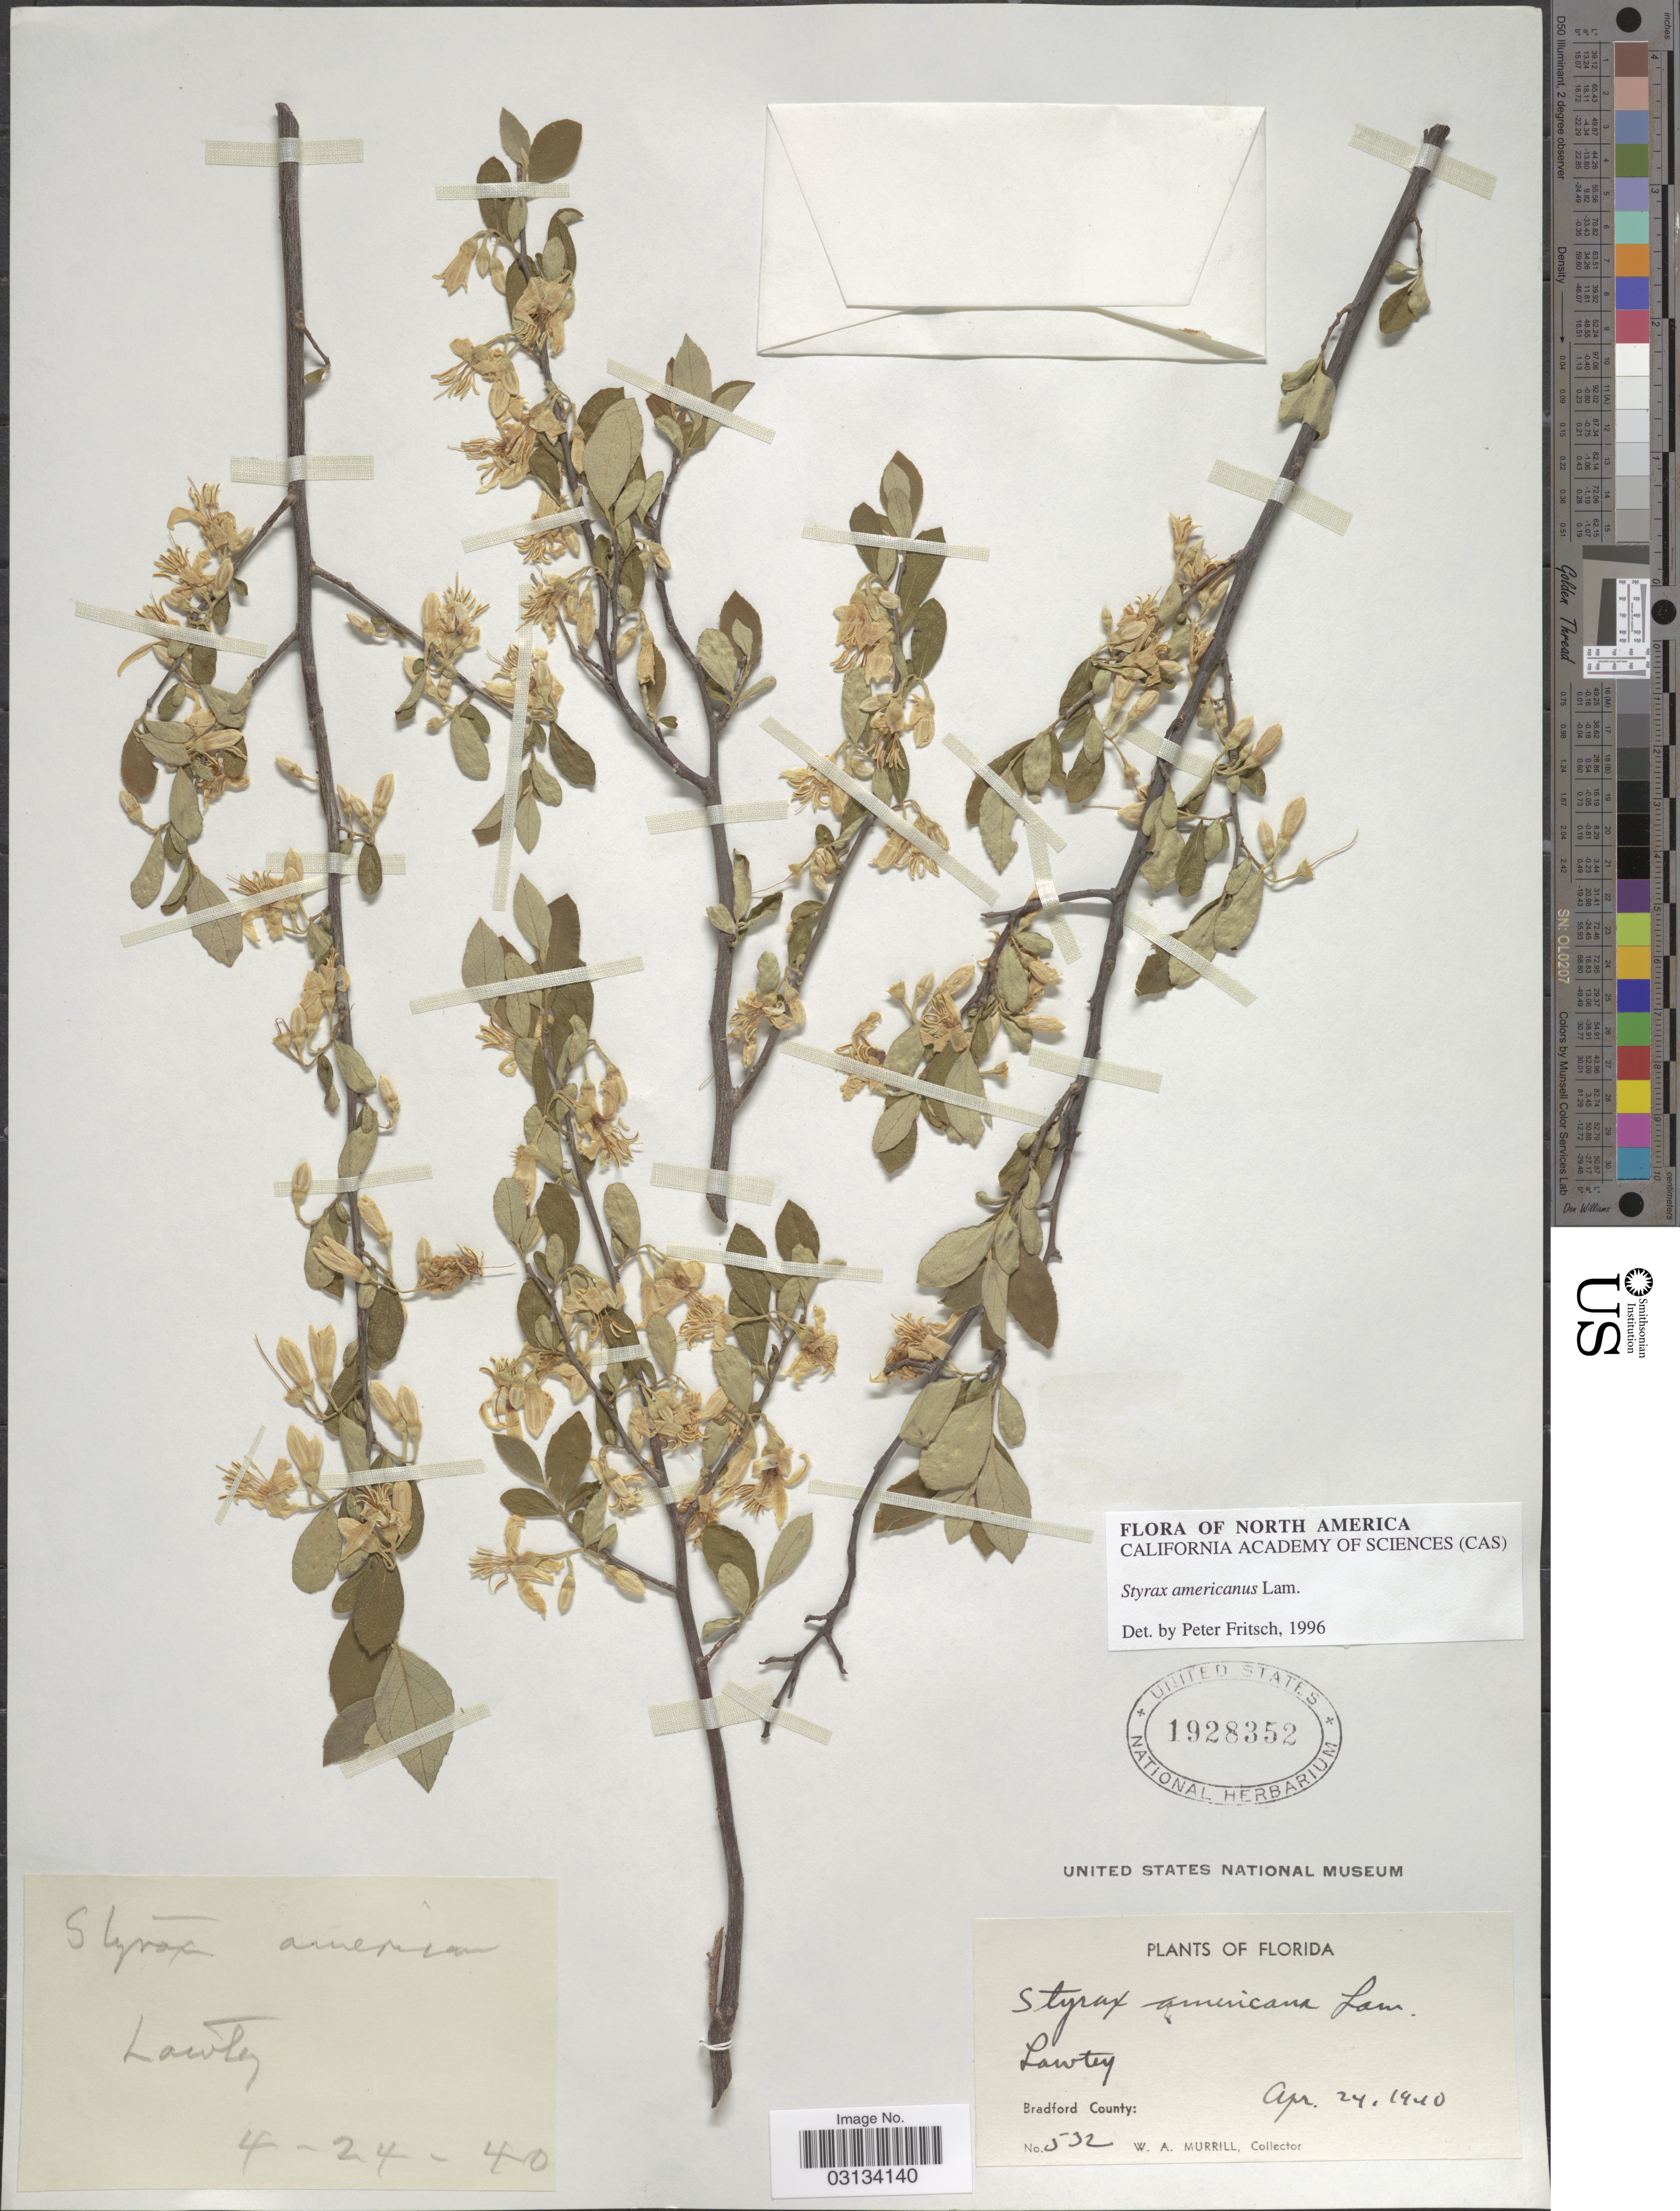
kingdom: Plantae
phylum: Tracheophyta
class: Magnoliopsida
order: Ericales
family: Styracaceae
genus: Styrax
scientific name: Styrax americanus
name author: Lam.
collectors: W. A. Murrill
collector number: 532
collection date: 1940-04-24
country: United States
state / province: Florida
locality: Lawtey. Bradford County.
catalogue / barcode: US 1928352